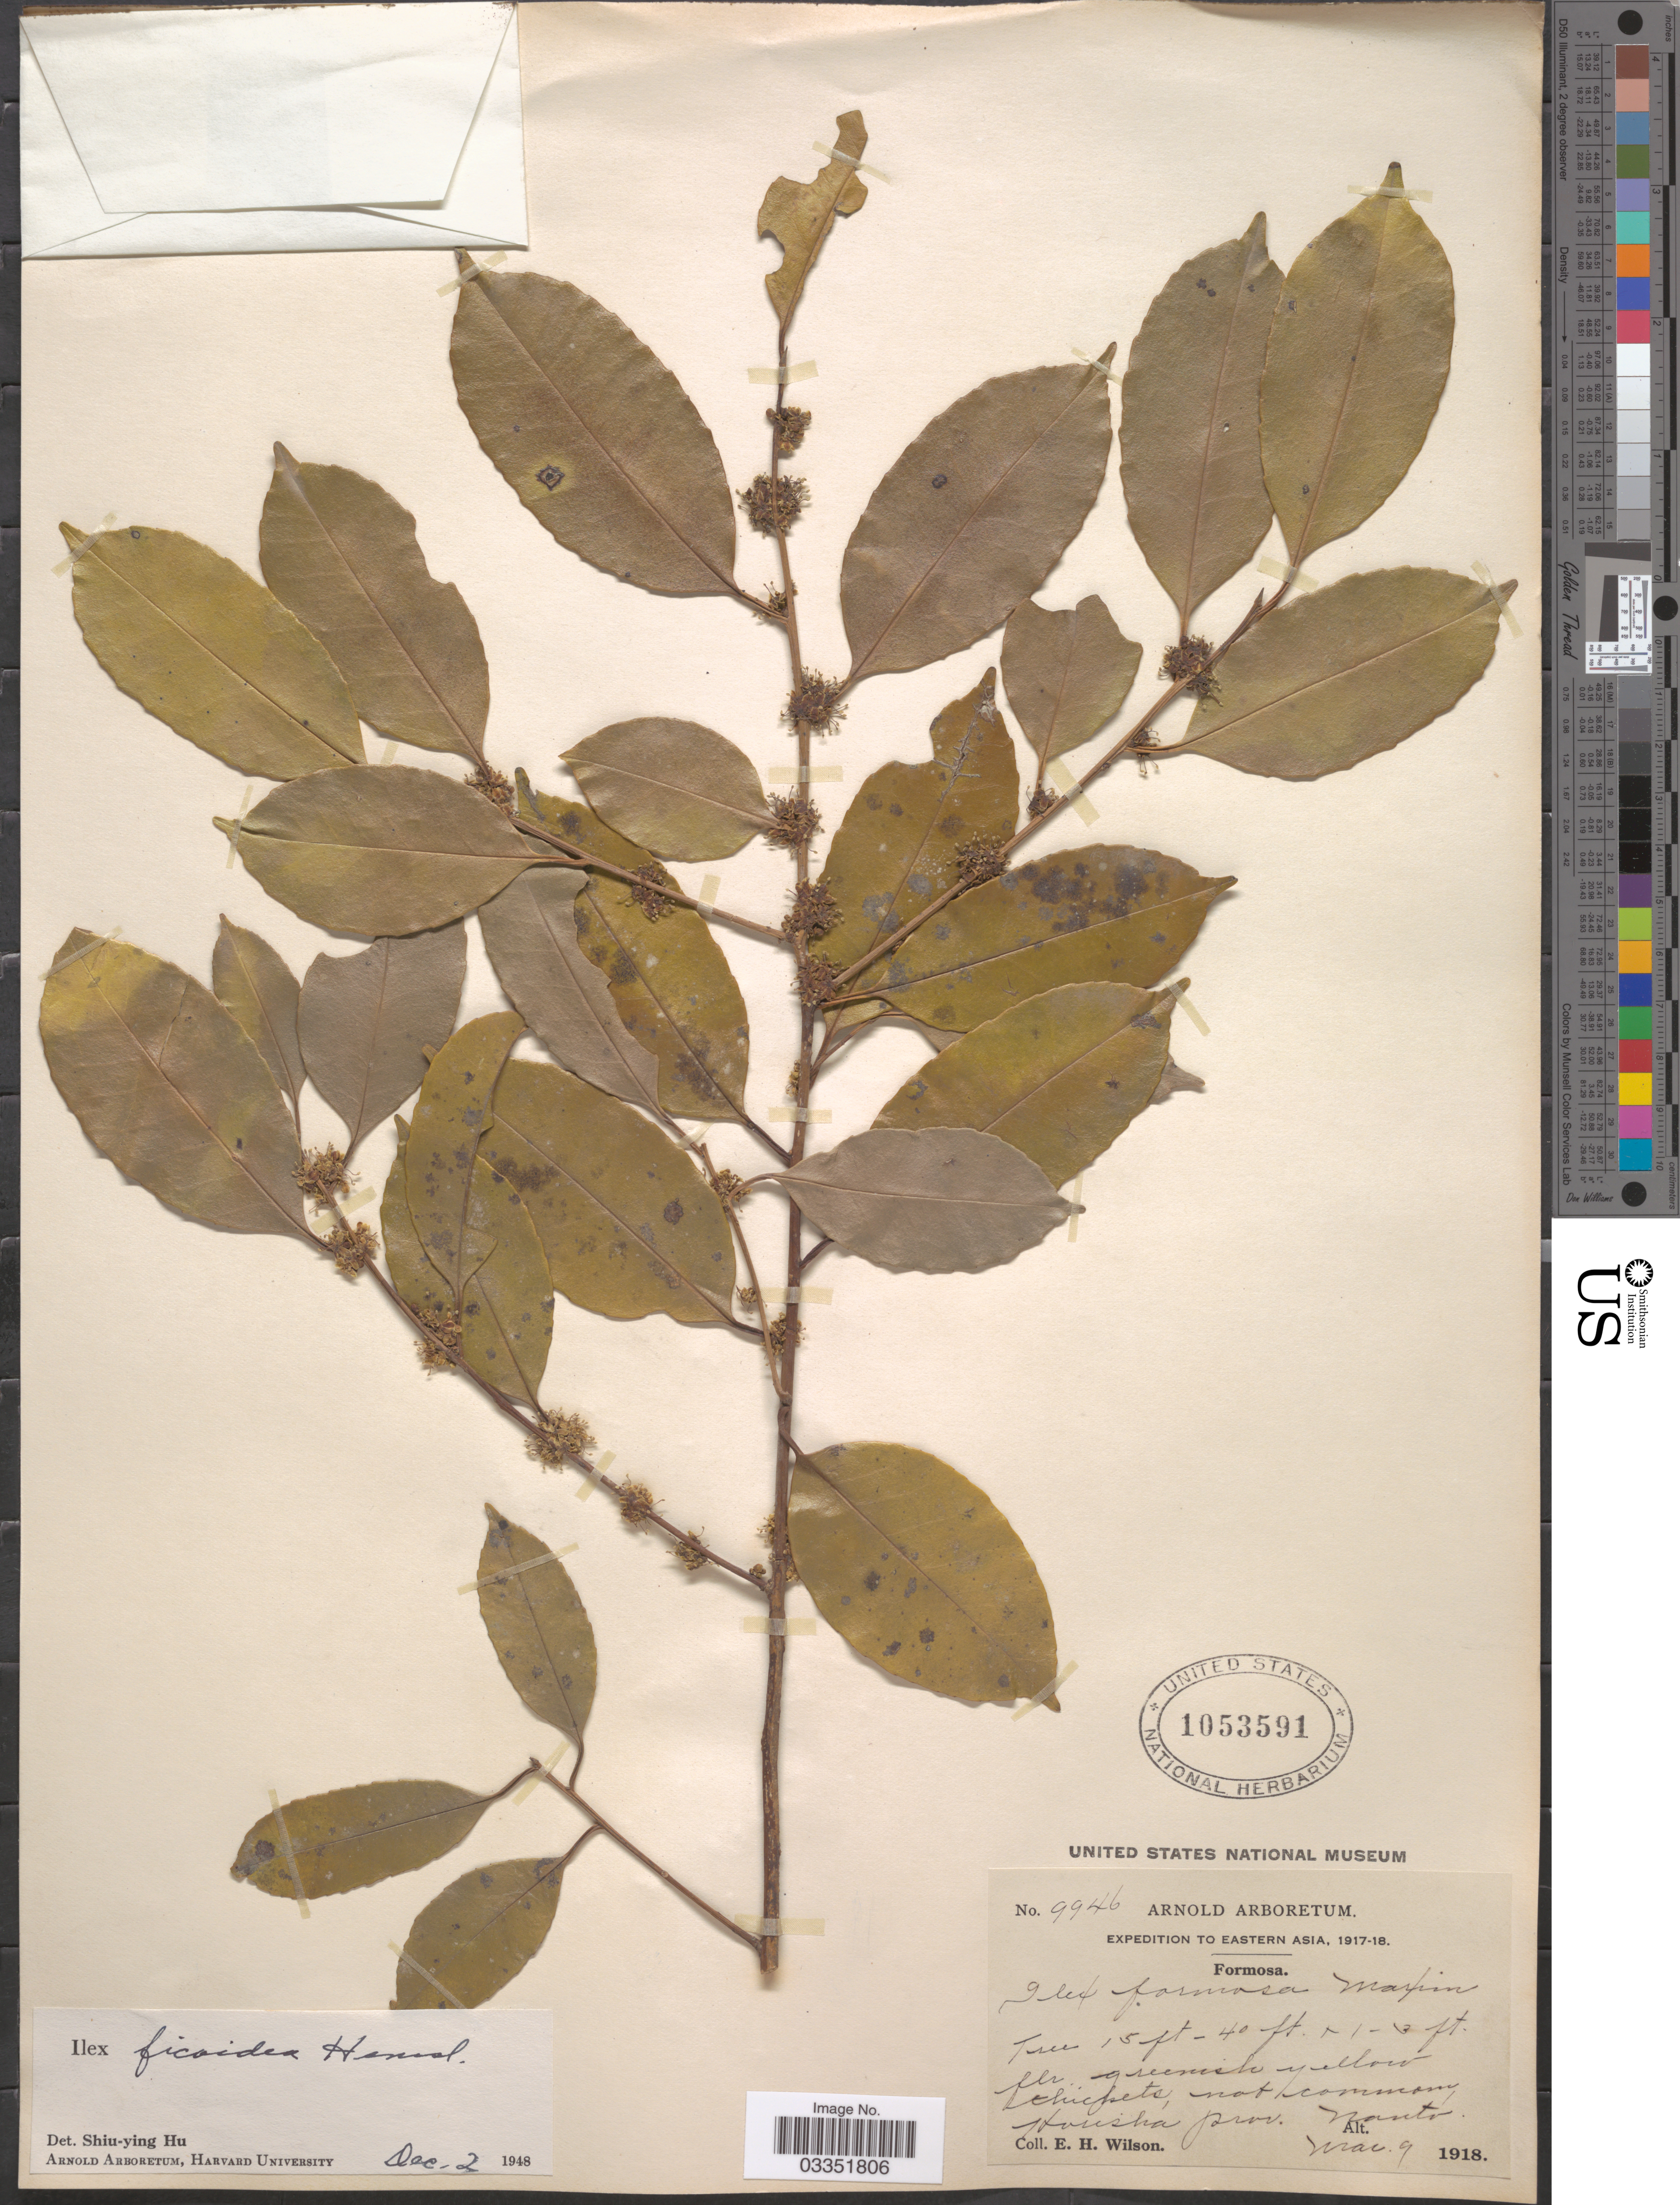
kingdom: Plantae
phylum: Tracheophyta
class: Magnoliopsida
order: Aquifoliales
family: Aquifoliaceae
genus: Ilex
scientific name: Ilex ficoidea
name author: Hemsl.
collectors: E. Wilson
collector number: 9946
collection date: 1918-03-09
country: Taiwan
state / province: Nantou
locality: Eastern Asia. Formosa. Horisha prov. Nanto.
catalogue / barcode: US 1053591